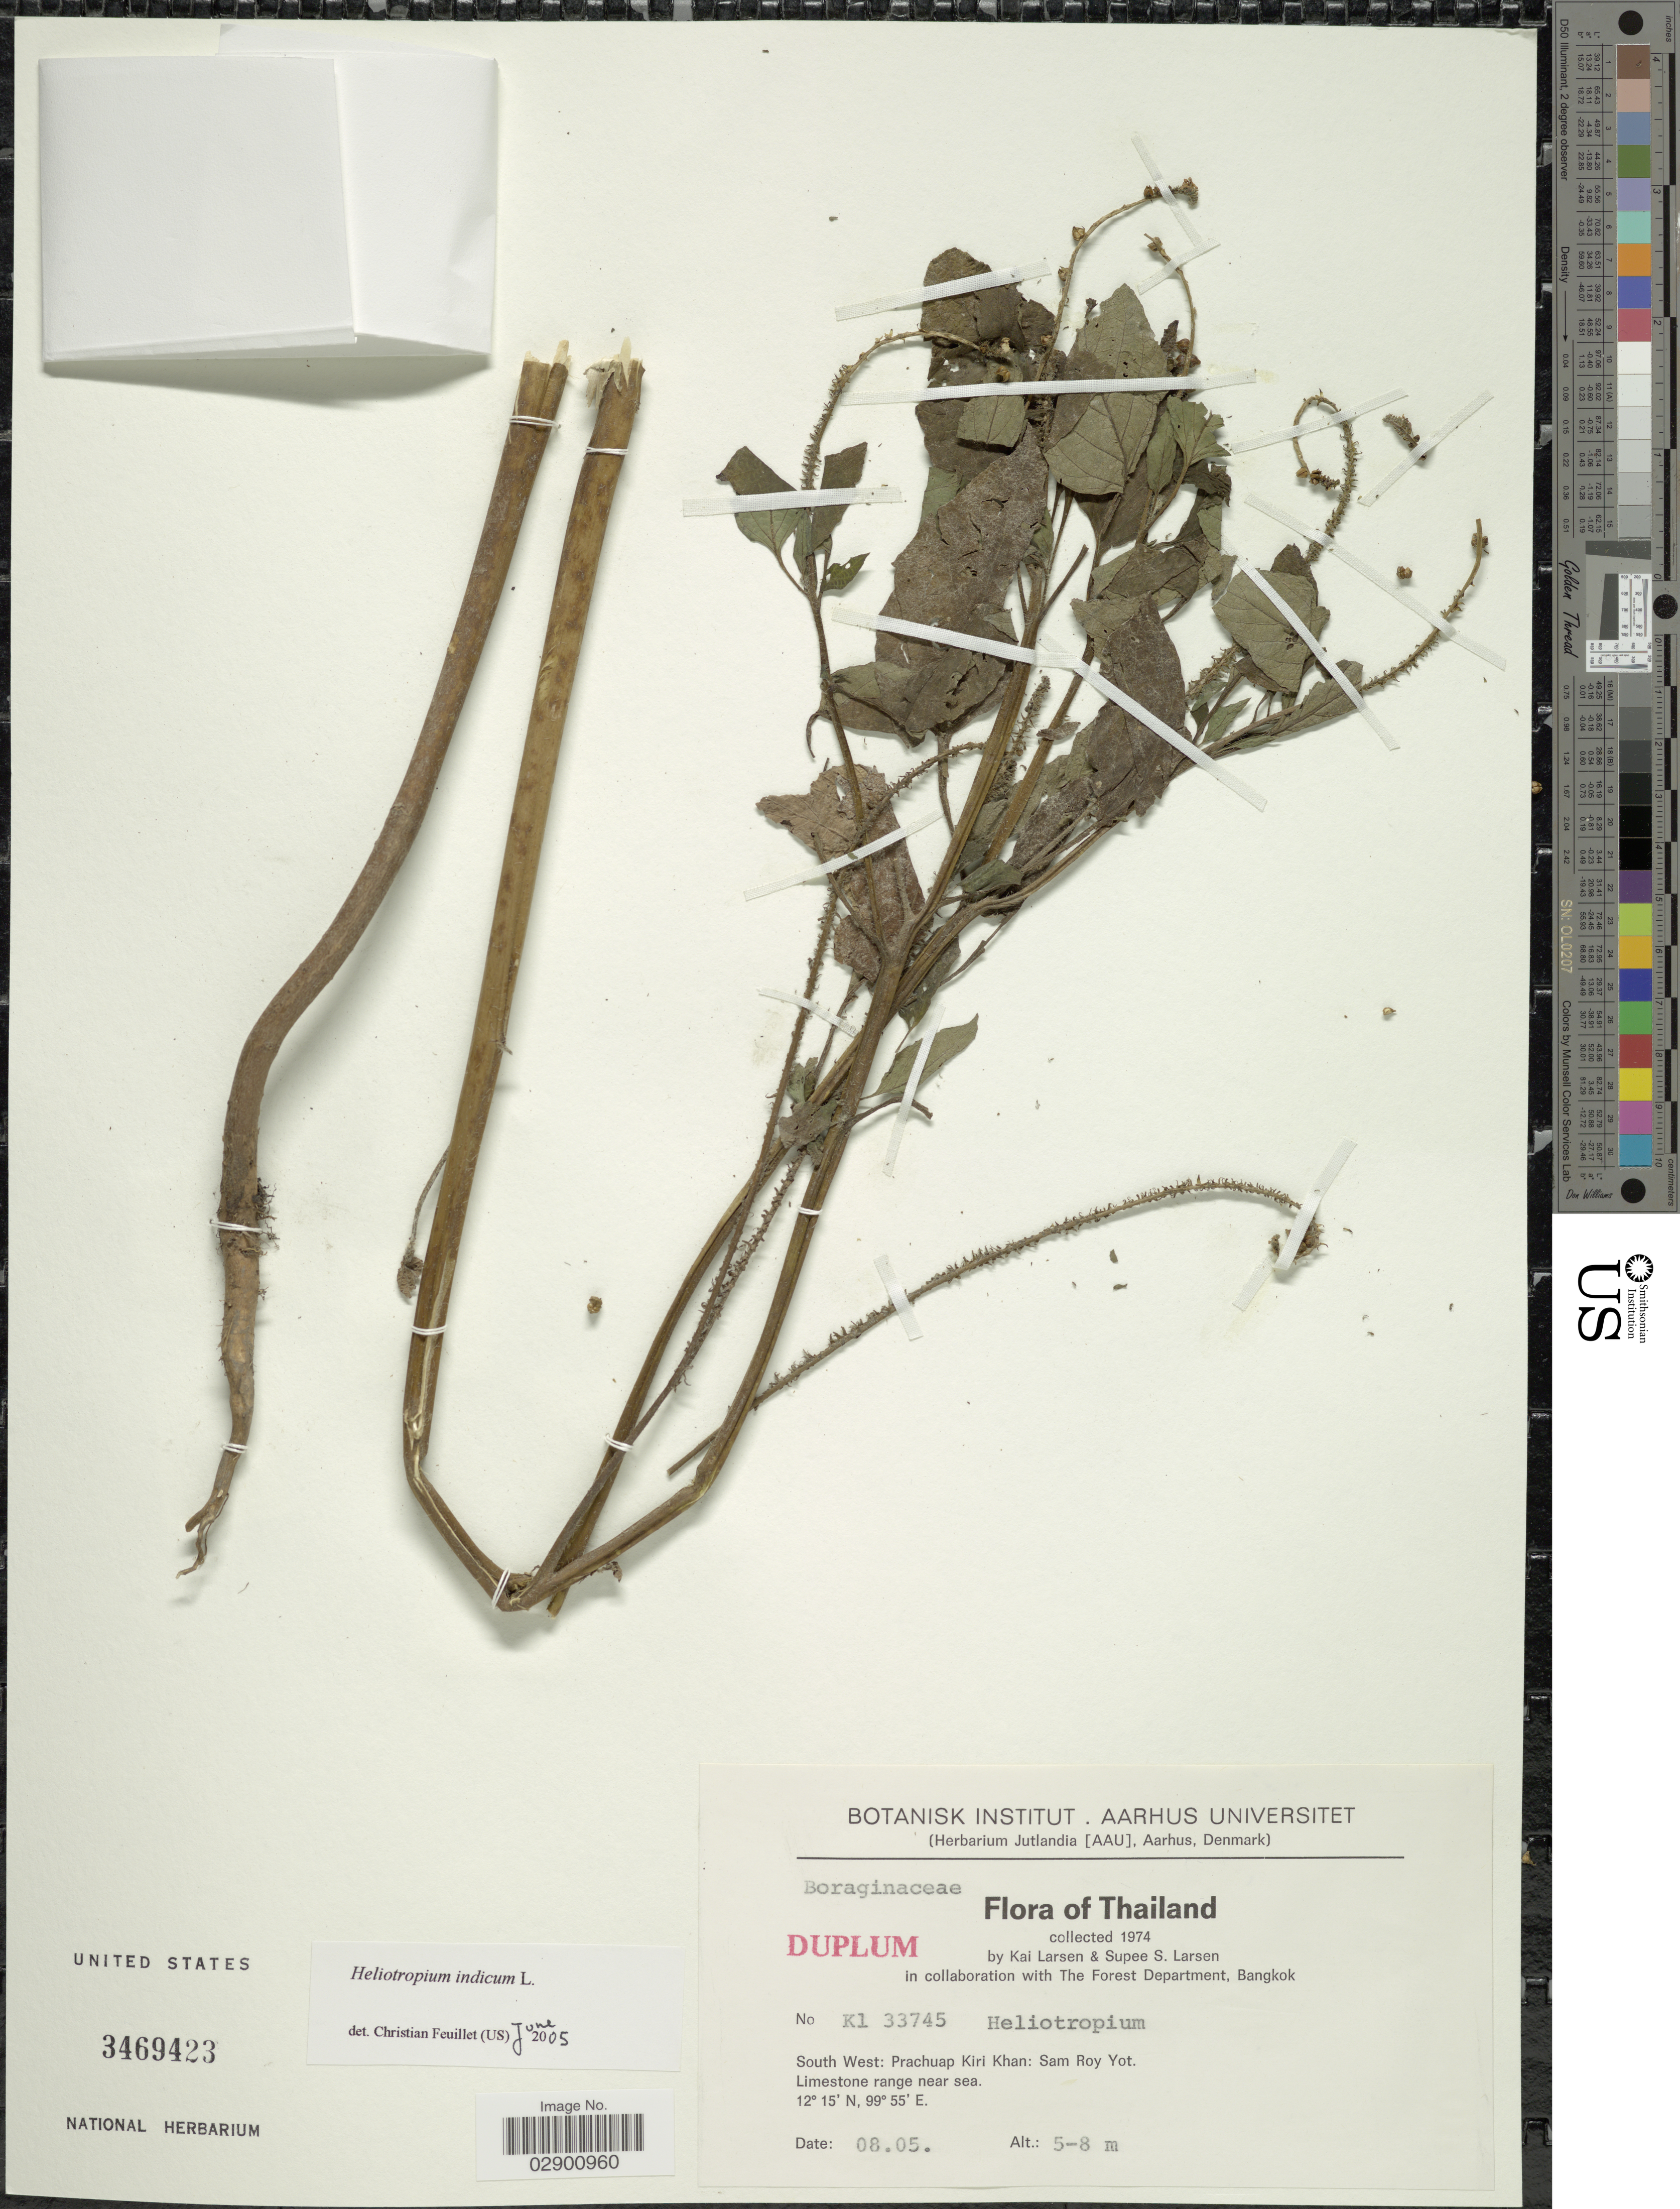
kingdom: Plantae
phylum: Tracheophyta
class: Magnoliopsida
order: Boraginales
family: Heliotropiaceae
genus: Heliotropium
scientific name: Heliotropium indicum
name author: L.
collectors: K. Larsen & S. Larsen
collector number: KI 33745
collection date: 1974-05-08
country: Thailand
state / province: Prachuap Khiri Khan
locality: South West: Prachuap Kiri Khan: Sam Roy Yot. Limestone range near sea.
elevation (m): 5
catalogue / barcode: US 3469423